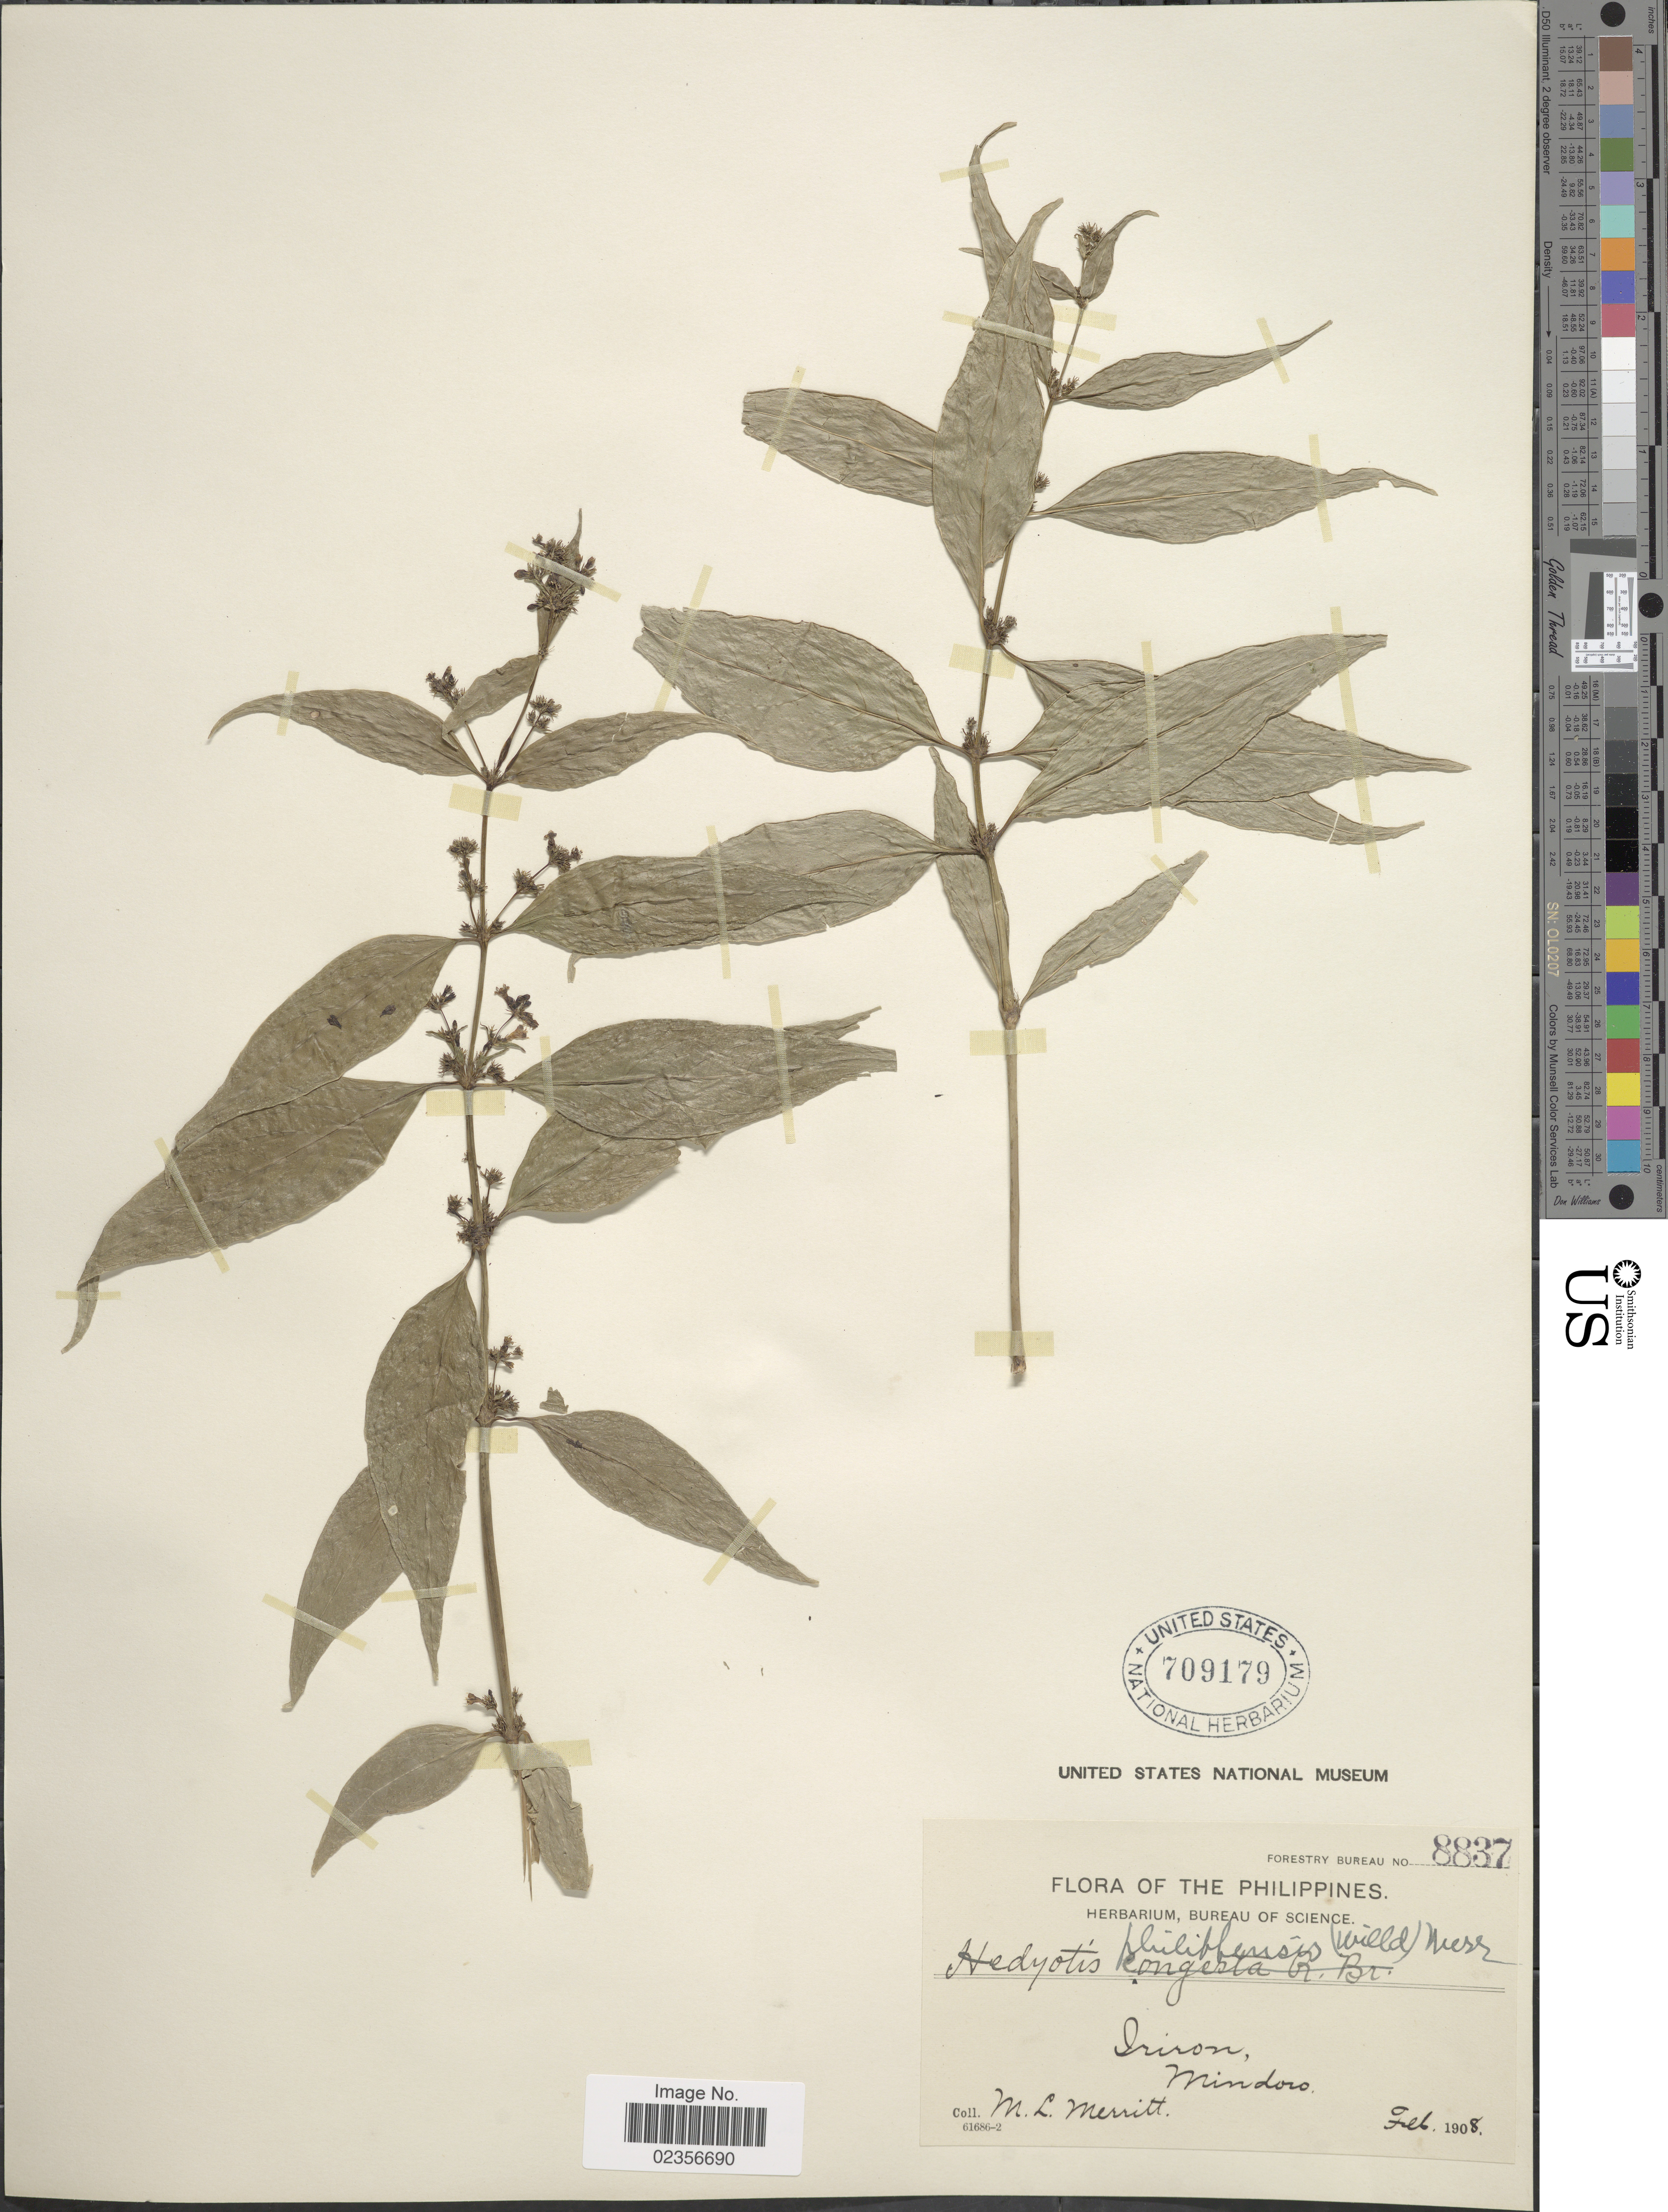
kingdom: Plantae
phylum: Tracheophyta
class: Magnoliopsida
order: Gentianales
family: Rubiaceae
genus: Hedyotis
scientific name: Hedyotis philippensis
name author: (Willd. ex Spreng.) Merr. ex C.B. Rob.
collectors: M. L. Merritt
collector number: Forestry Bureau 8837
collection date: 1908-02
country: Philippines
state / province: Mimaropa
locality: Iriron, Mindoro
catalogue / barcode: US 709179